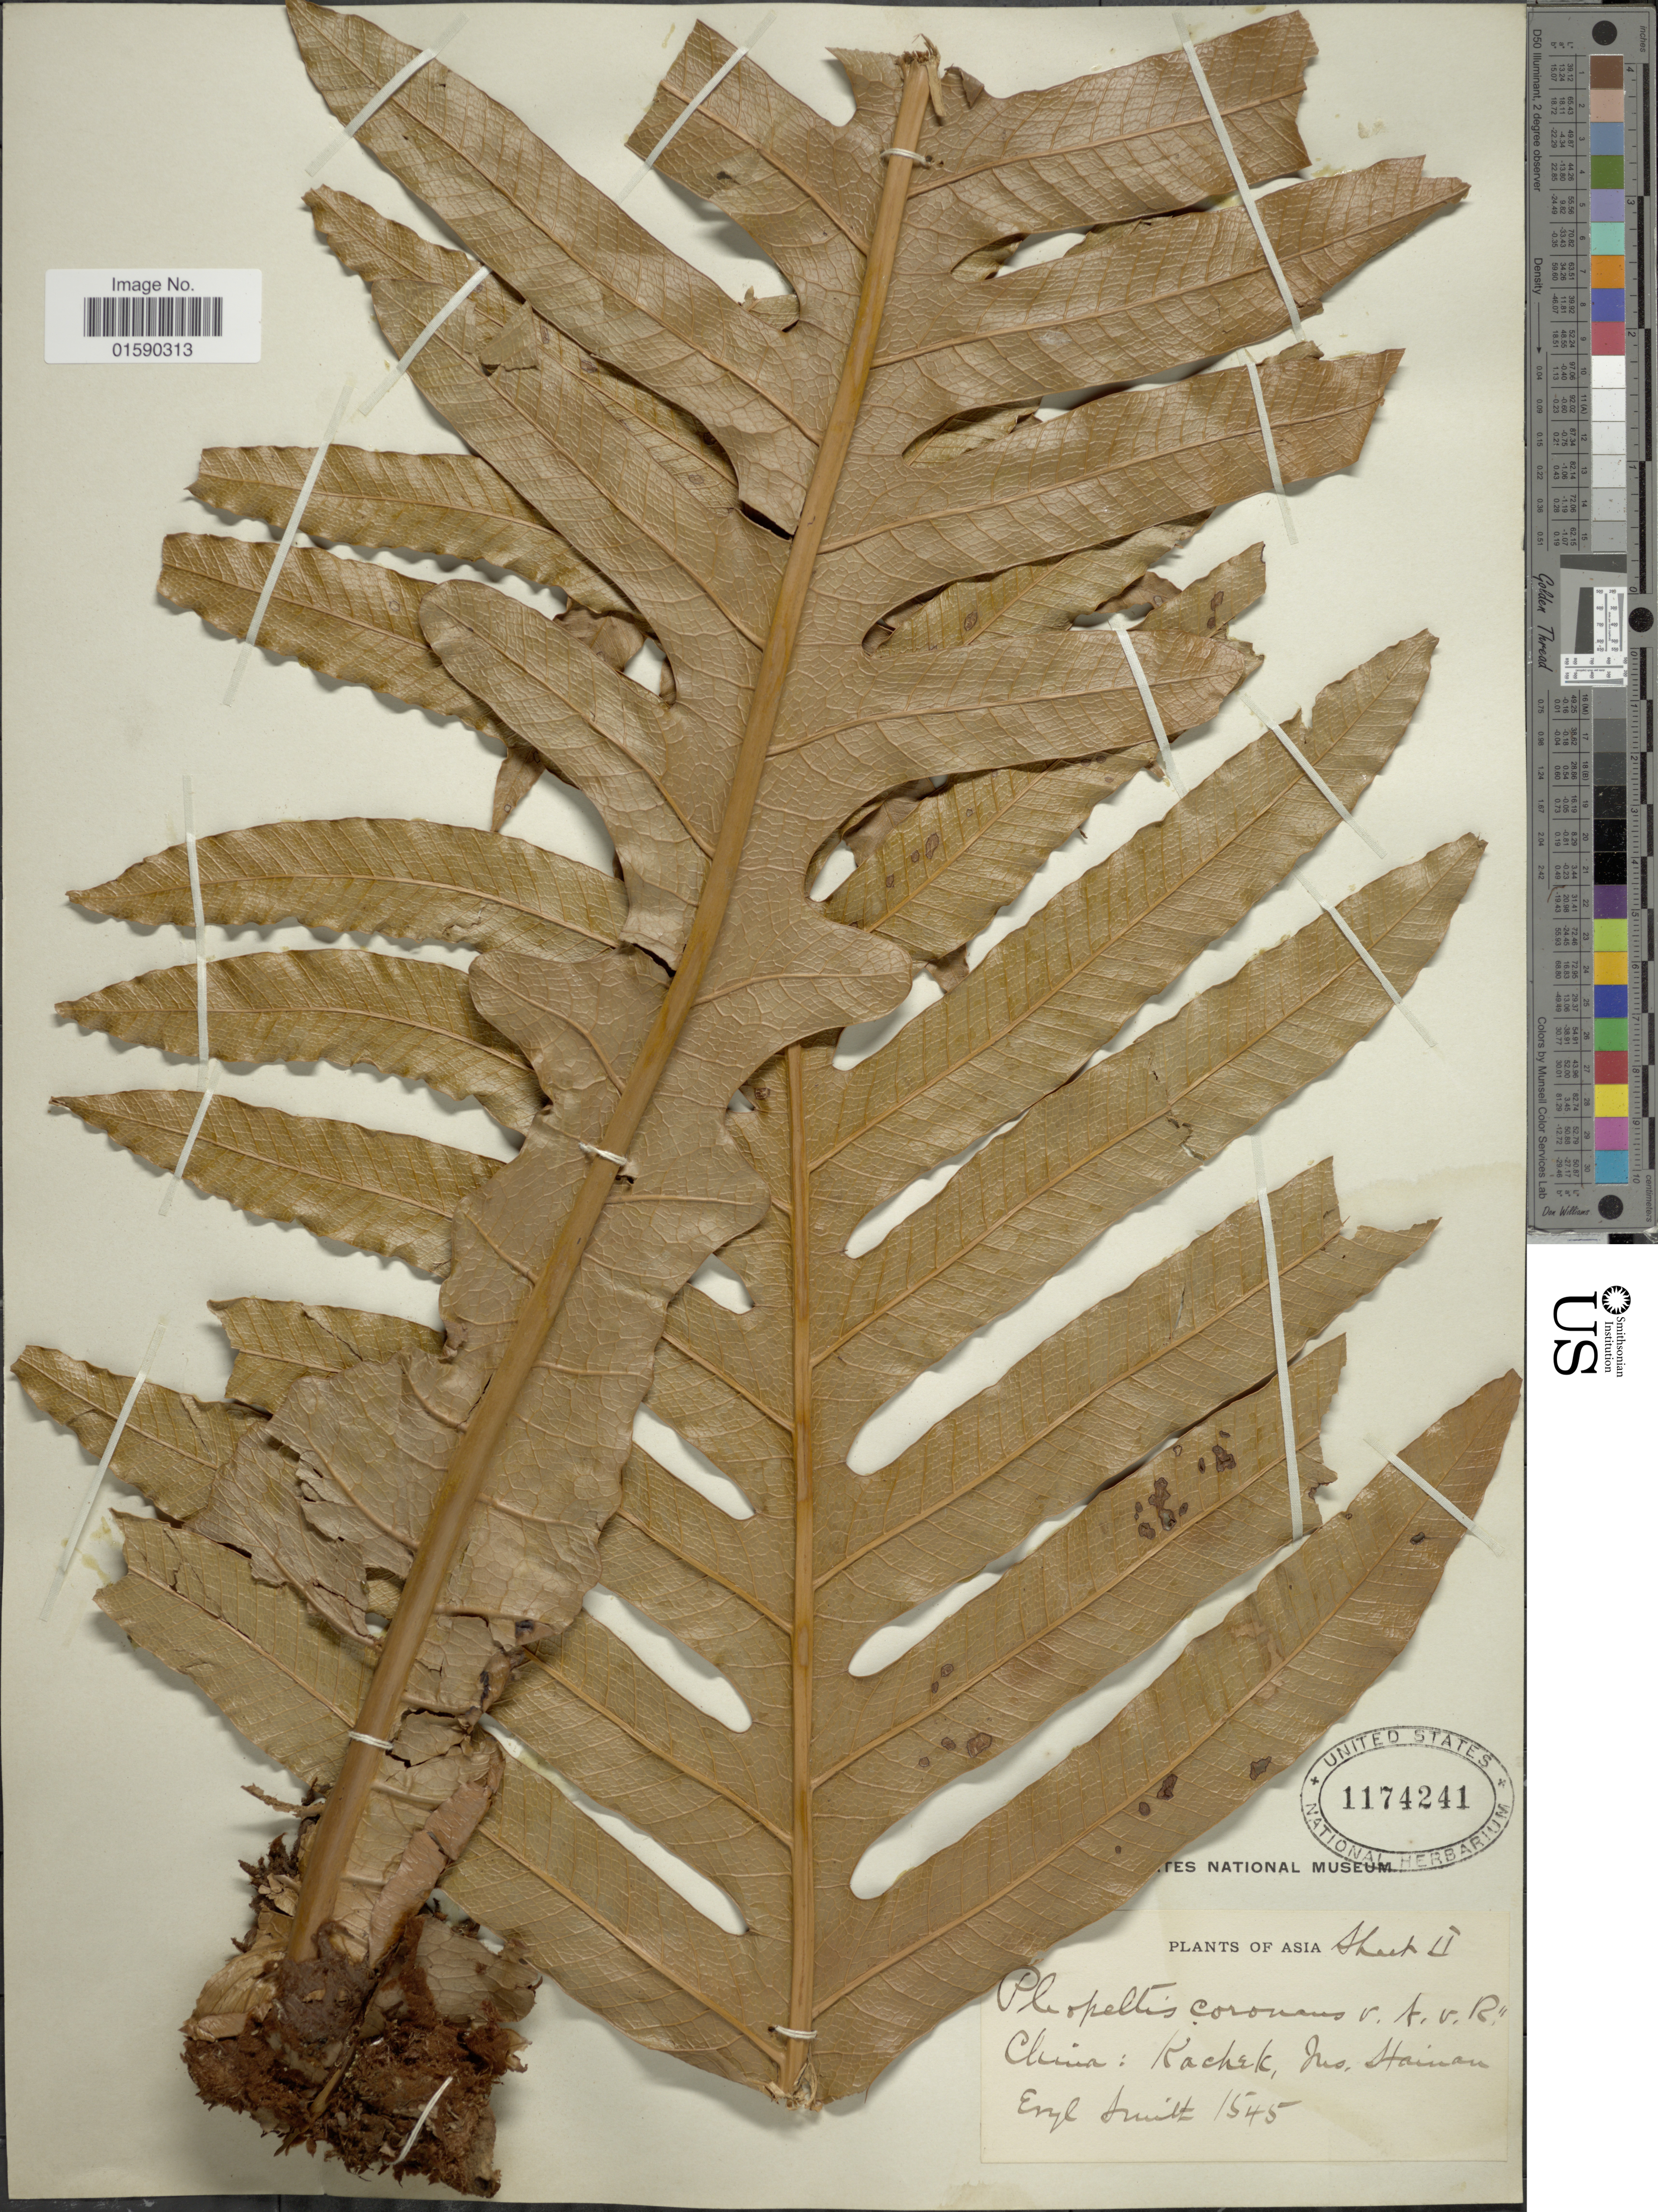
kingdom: Plantae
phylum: Tracheophyta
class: Polypodiopsida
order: Polypodiales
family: Polypodiaceae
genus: Aglaomorpha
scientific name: Aglaomorpha coronans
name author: (Wall. ex Mett.) Copel.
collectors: C. E. Smith Jr.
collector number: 1545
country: China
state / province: Hainan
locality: Asia, China: Kachek, Ins. Hainan.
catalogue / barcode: US 1174241